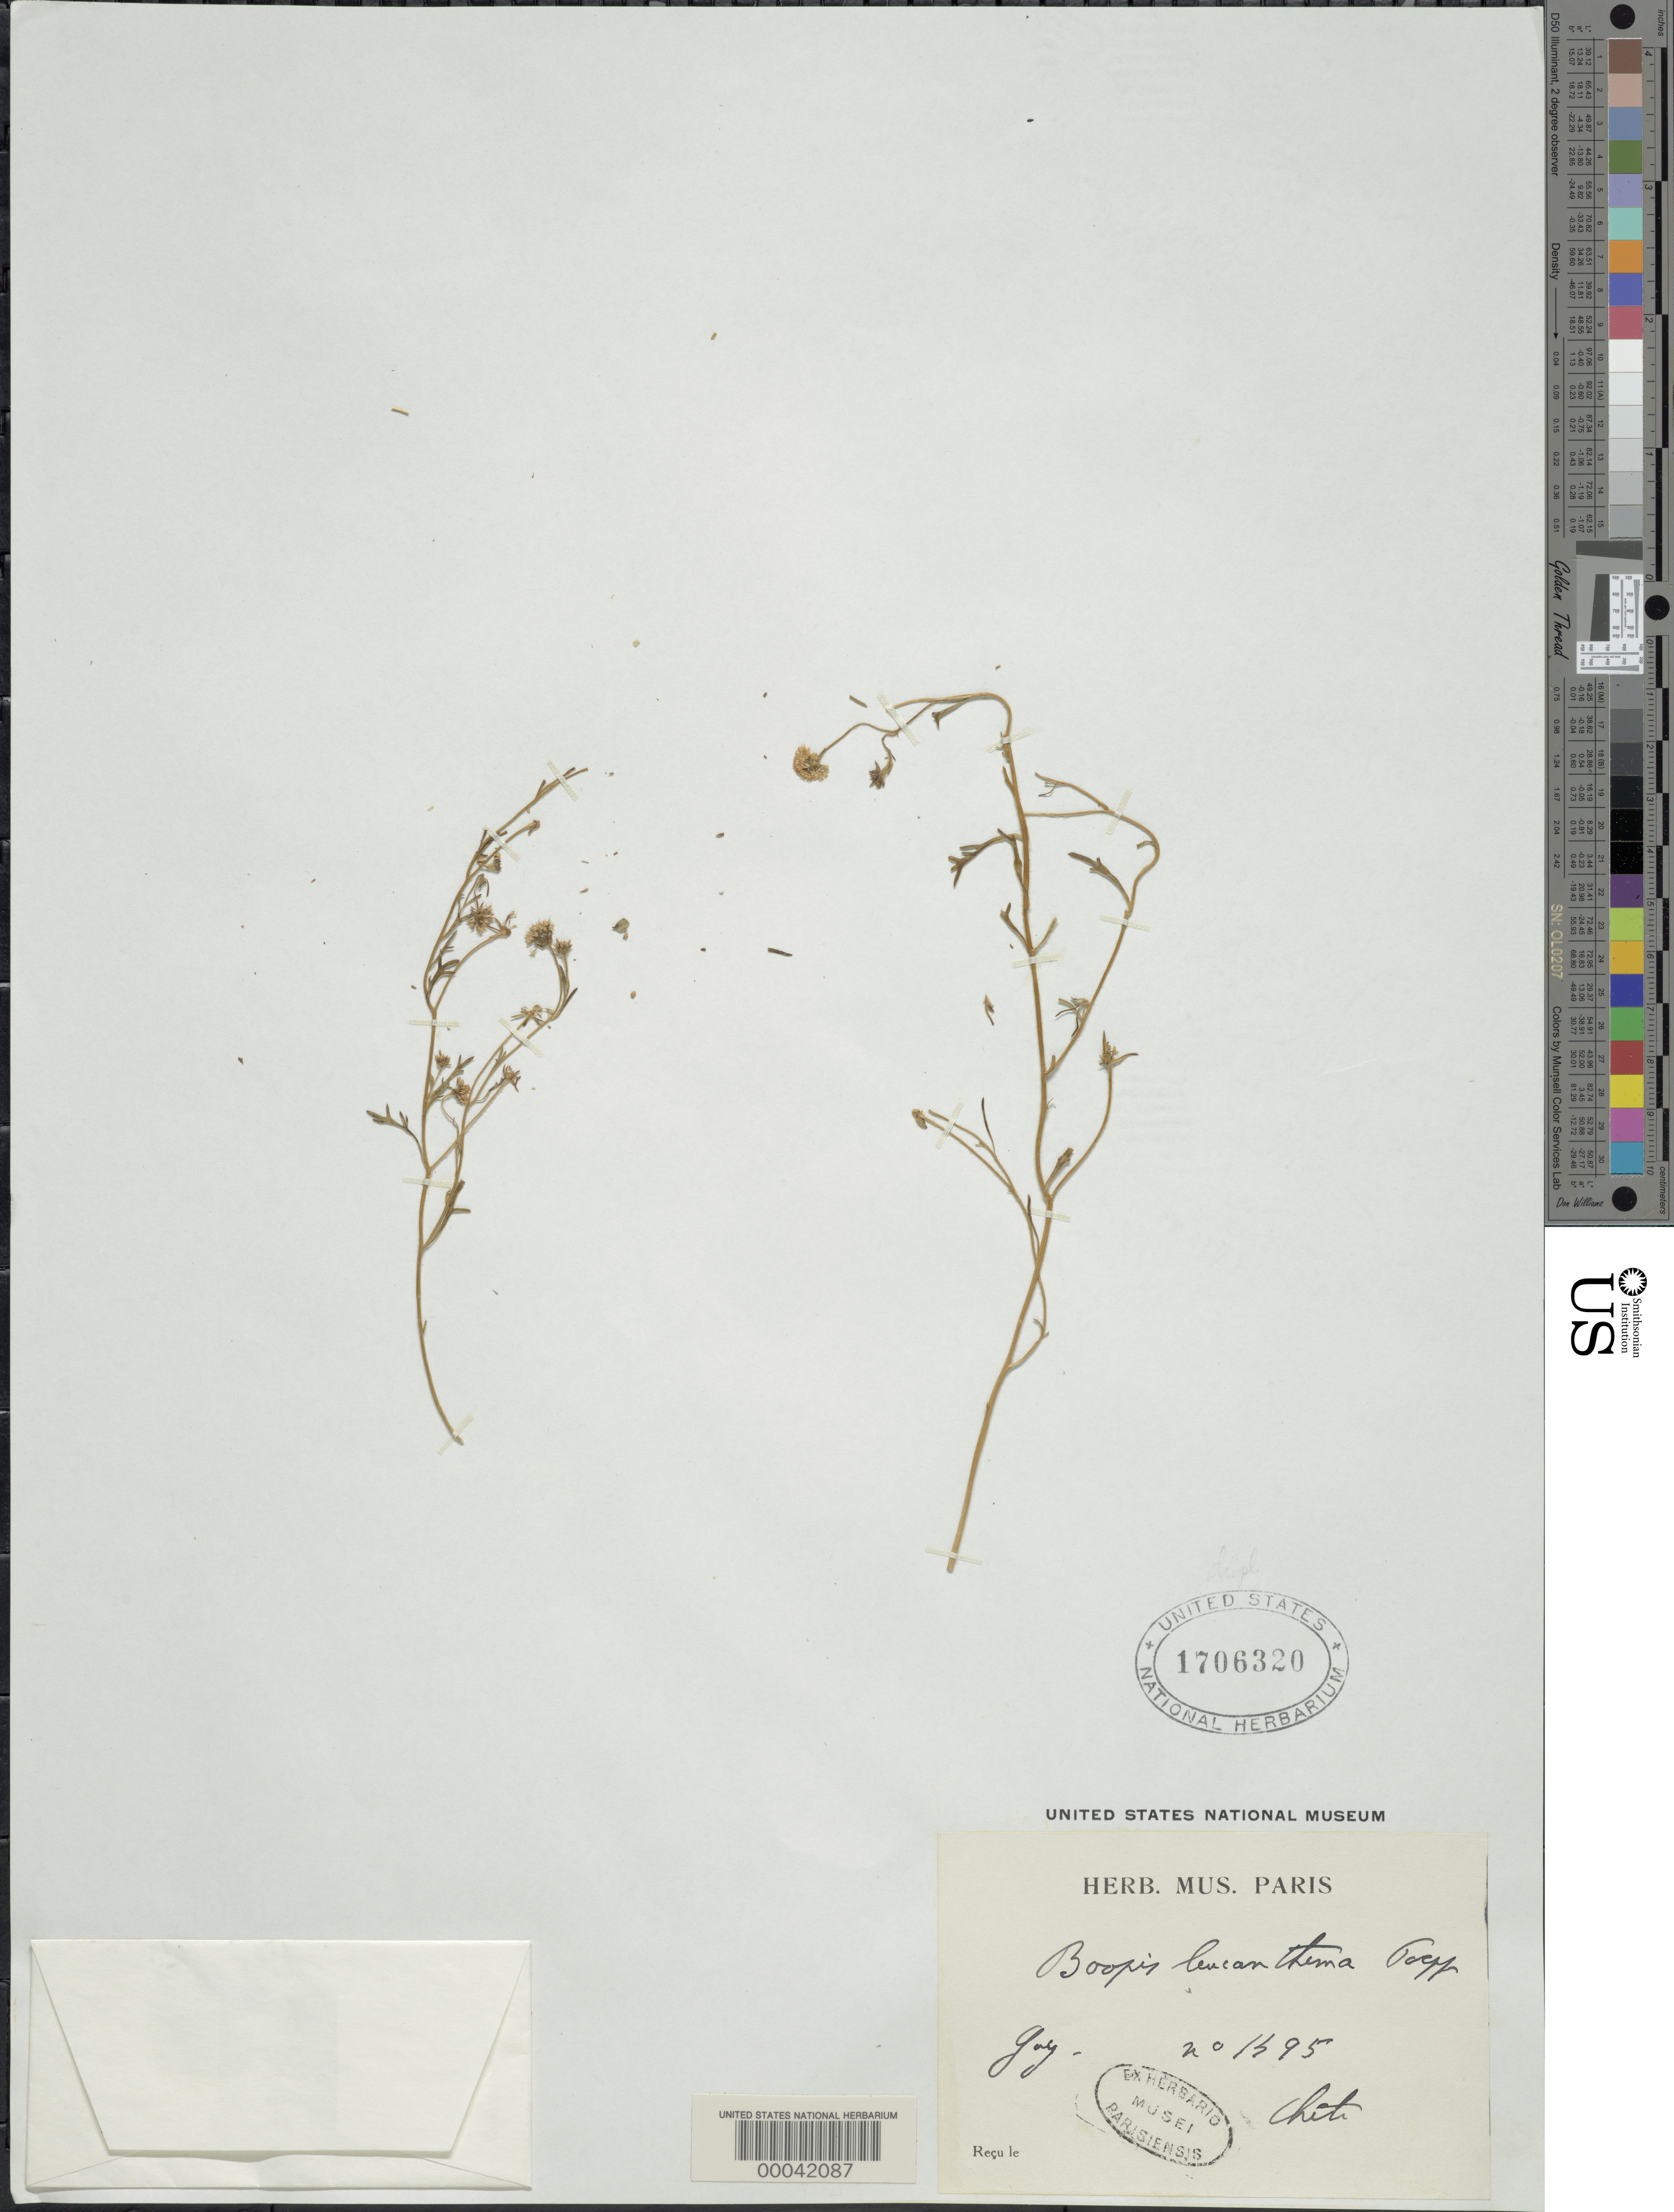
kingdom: Plantae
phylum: Tracheophyta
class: Magnoliopsida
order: Asterales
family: Calyceraceae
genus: Boopis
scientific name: Boopis leucanthema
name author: Poepp. ex Less.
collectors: C. Gay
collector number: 1495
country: Chile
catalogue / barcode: US 1706320